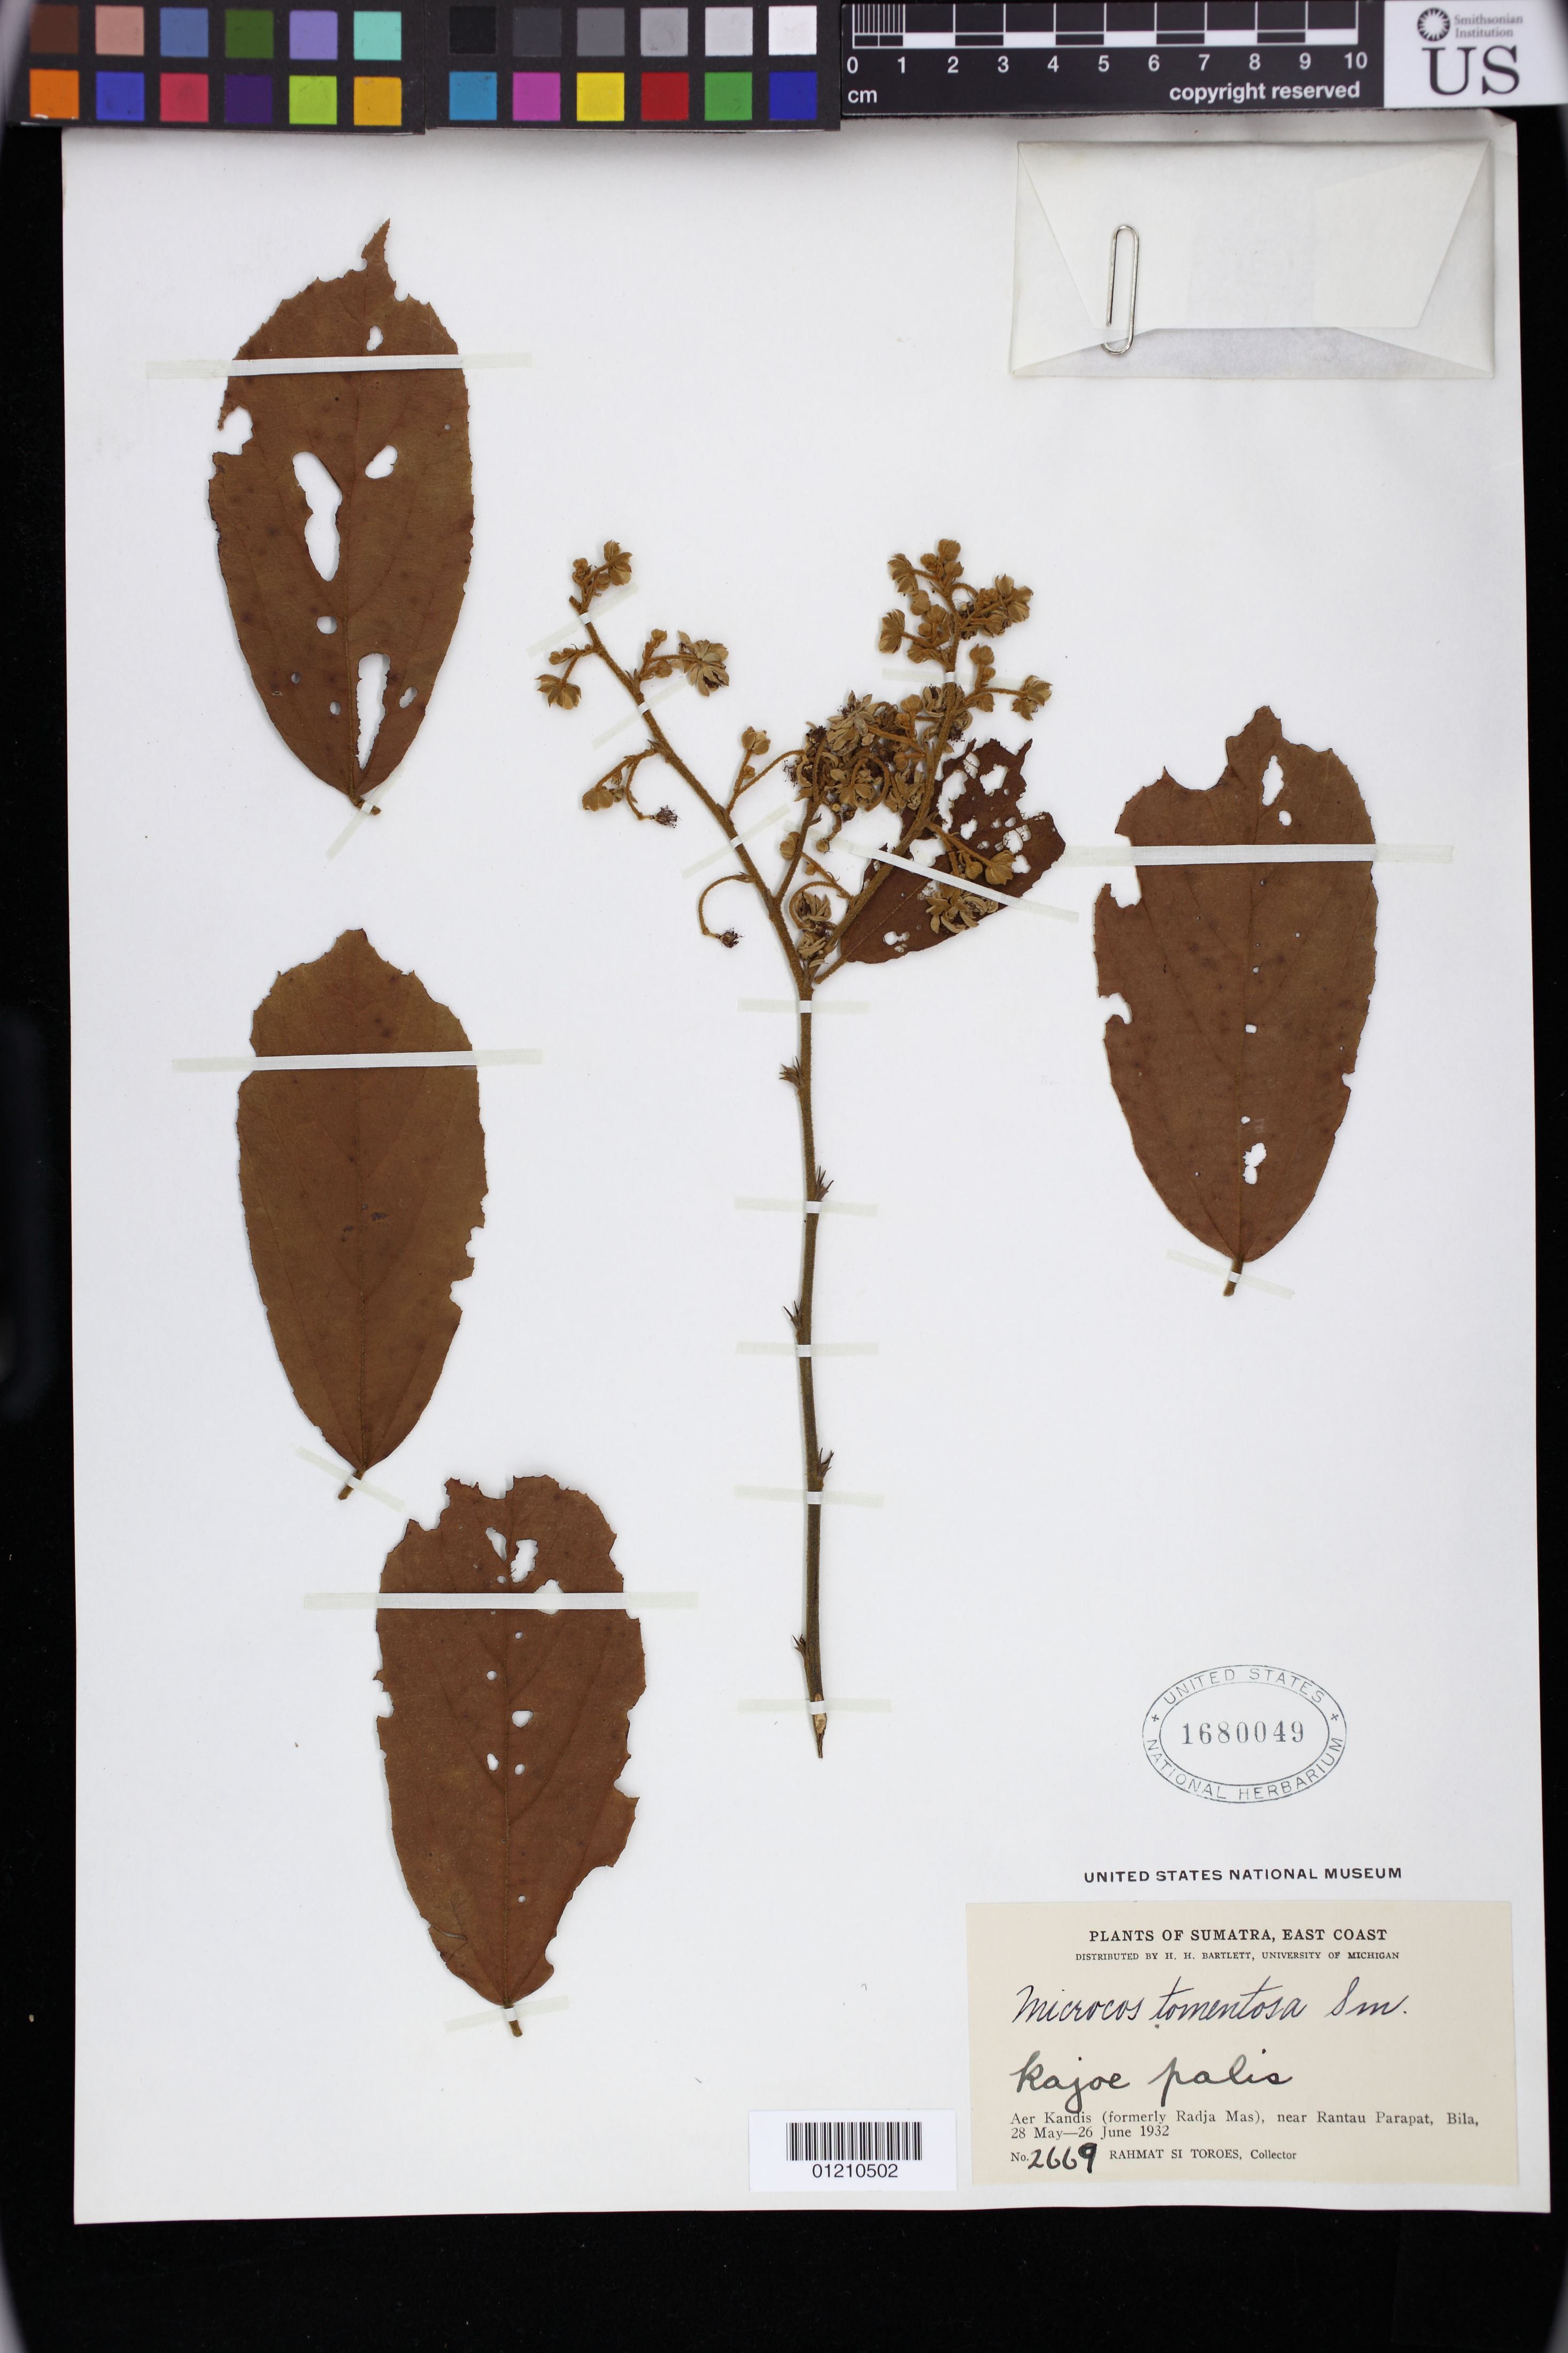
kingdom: Plantae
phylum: Tracheophyta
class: Magnoliopsida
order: Malvales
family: Malvaceae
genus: Microcos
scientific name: Microcos tomentosa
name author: Sm.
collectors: Rahmat Si Boeea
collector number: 2669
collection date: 1932-05-28/1932-06-26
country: Indonesia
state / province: Sumatra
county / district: Sumatera Utara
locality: Are Kandis (formerly Radja Mas) near Rantau Parapat, Bila.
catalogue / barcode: US 1680049